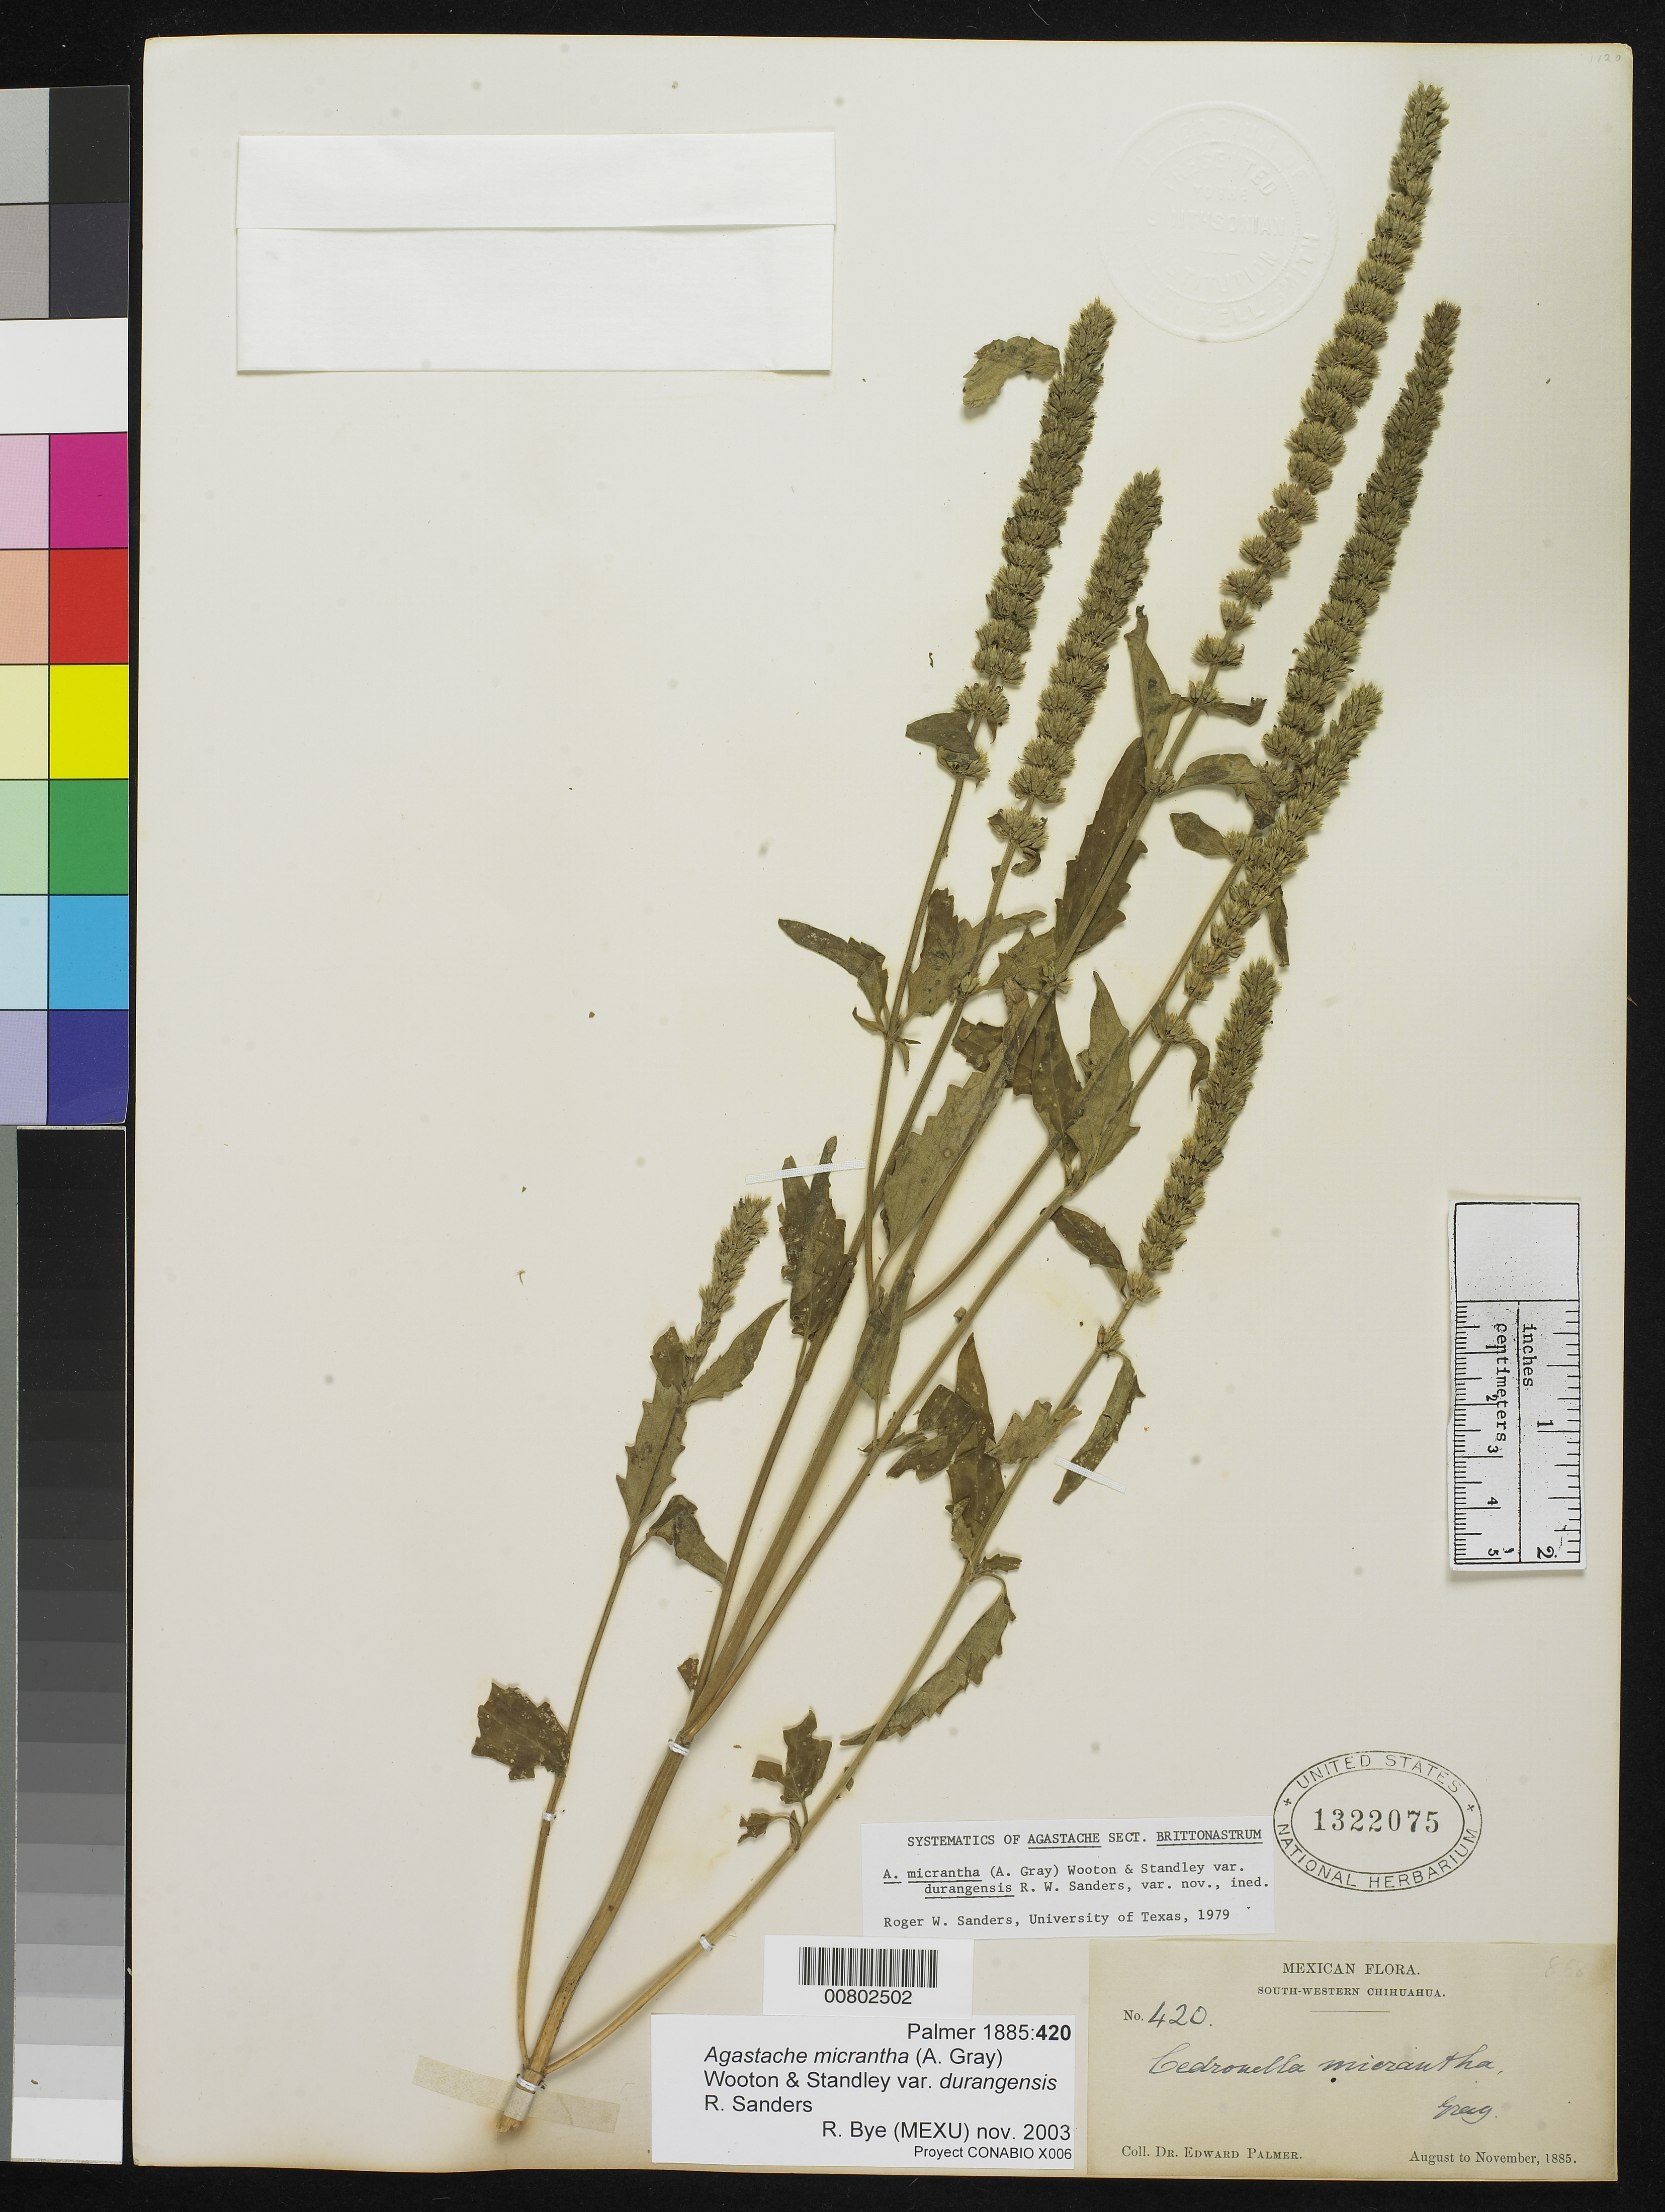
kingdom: Plantae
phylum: Tracheophyta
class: Magnoliopsida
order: Lamiales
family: Lamiaceae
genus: Agastache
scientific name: Agastache micrantha var. durangensis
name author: Sanders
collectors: E. Palmer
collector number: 420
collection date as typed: Aug 1885 to -- Nov 1885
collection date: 1885-08/1885-11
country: Mexico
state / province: Chihuahua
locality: SW Chihuahua.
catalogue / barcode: US 1322075